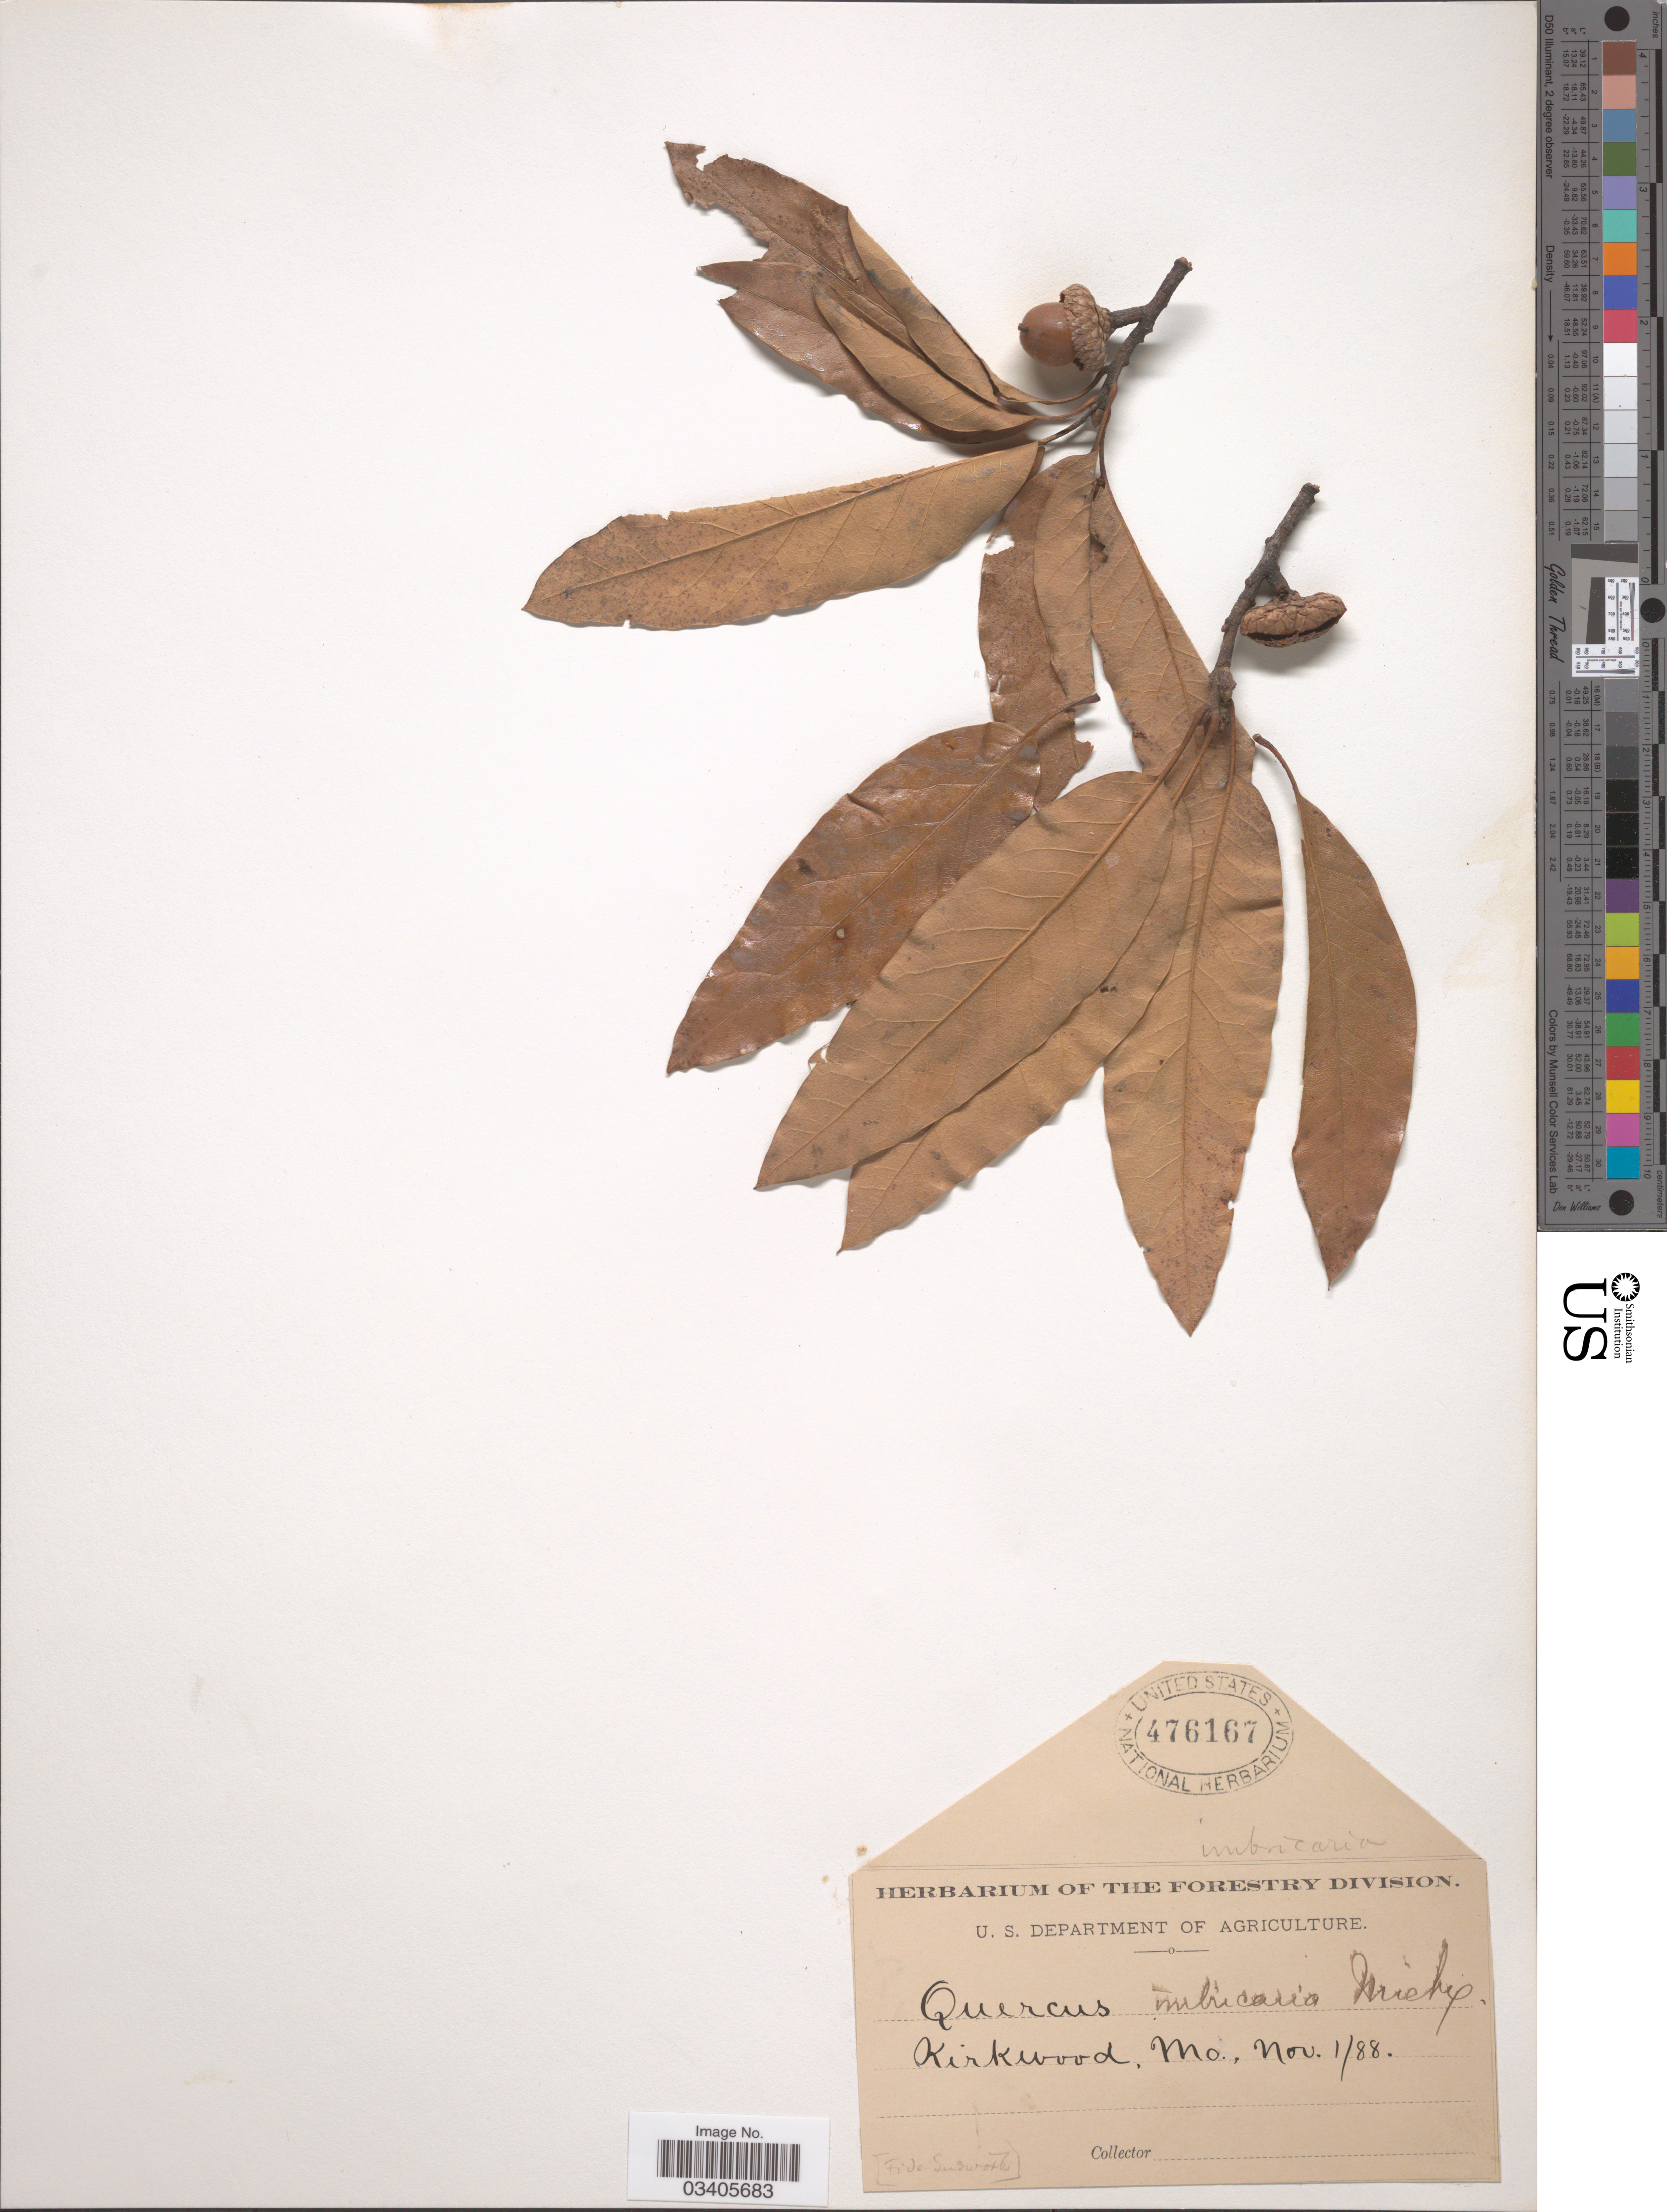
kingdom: Plantae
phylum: Tracheophyta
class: Magnoliopsida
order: Fagales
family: Fagaceae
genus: Quercus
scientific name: Quercus imbricaria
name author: Michx.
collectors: ex herb. U. S. Department of Agriculture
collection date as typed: Transcribed d/m/y: 1/11/88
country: United States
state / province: Missouri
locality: Kirkwood.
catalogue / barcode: US 476167